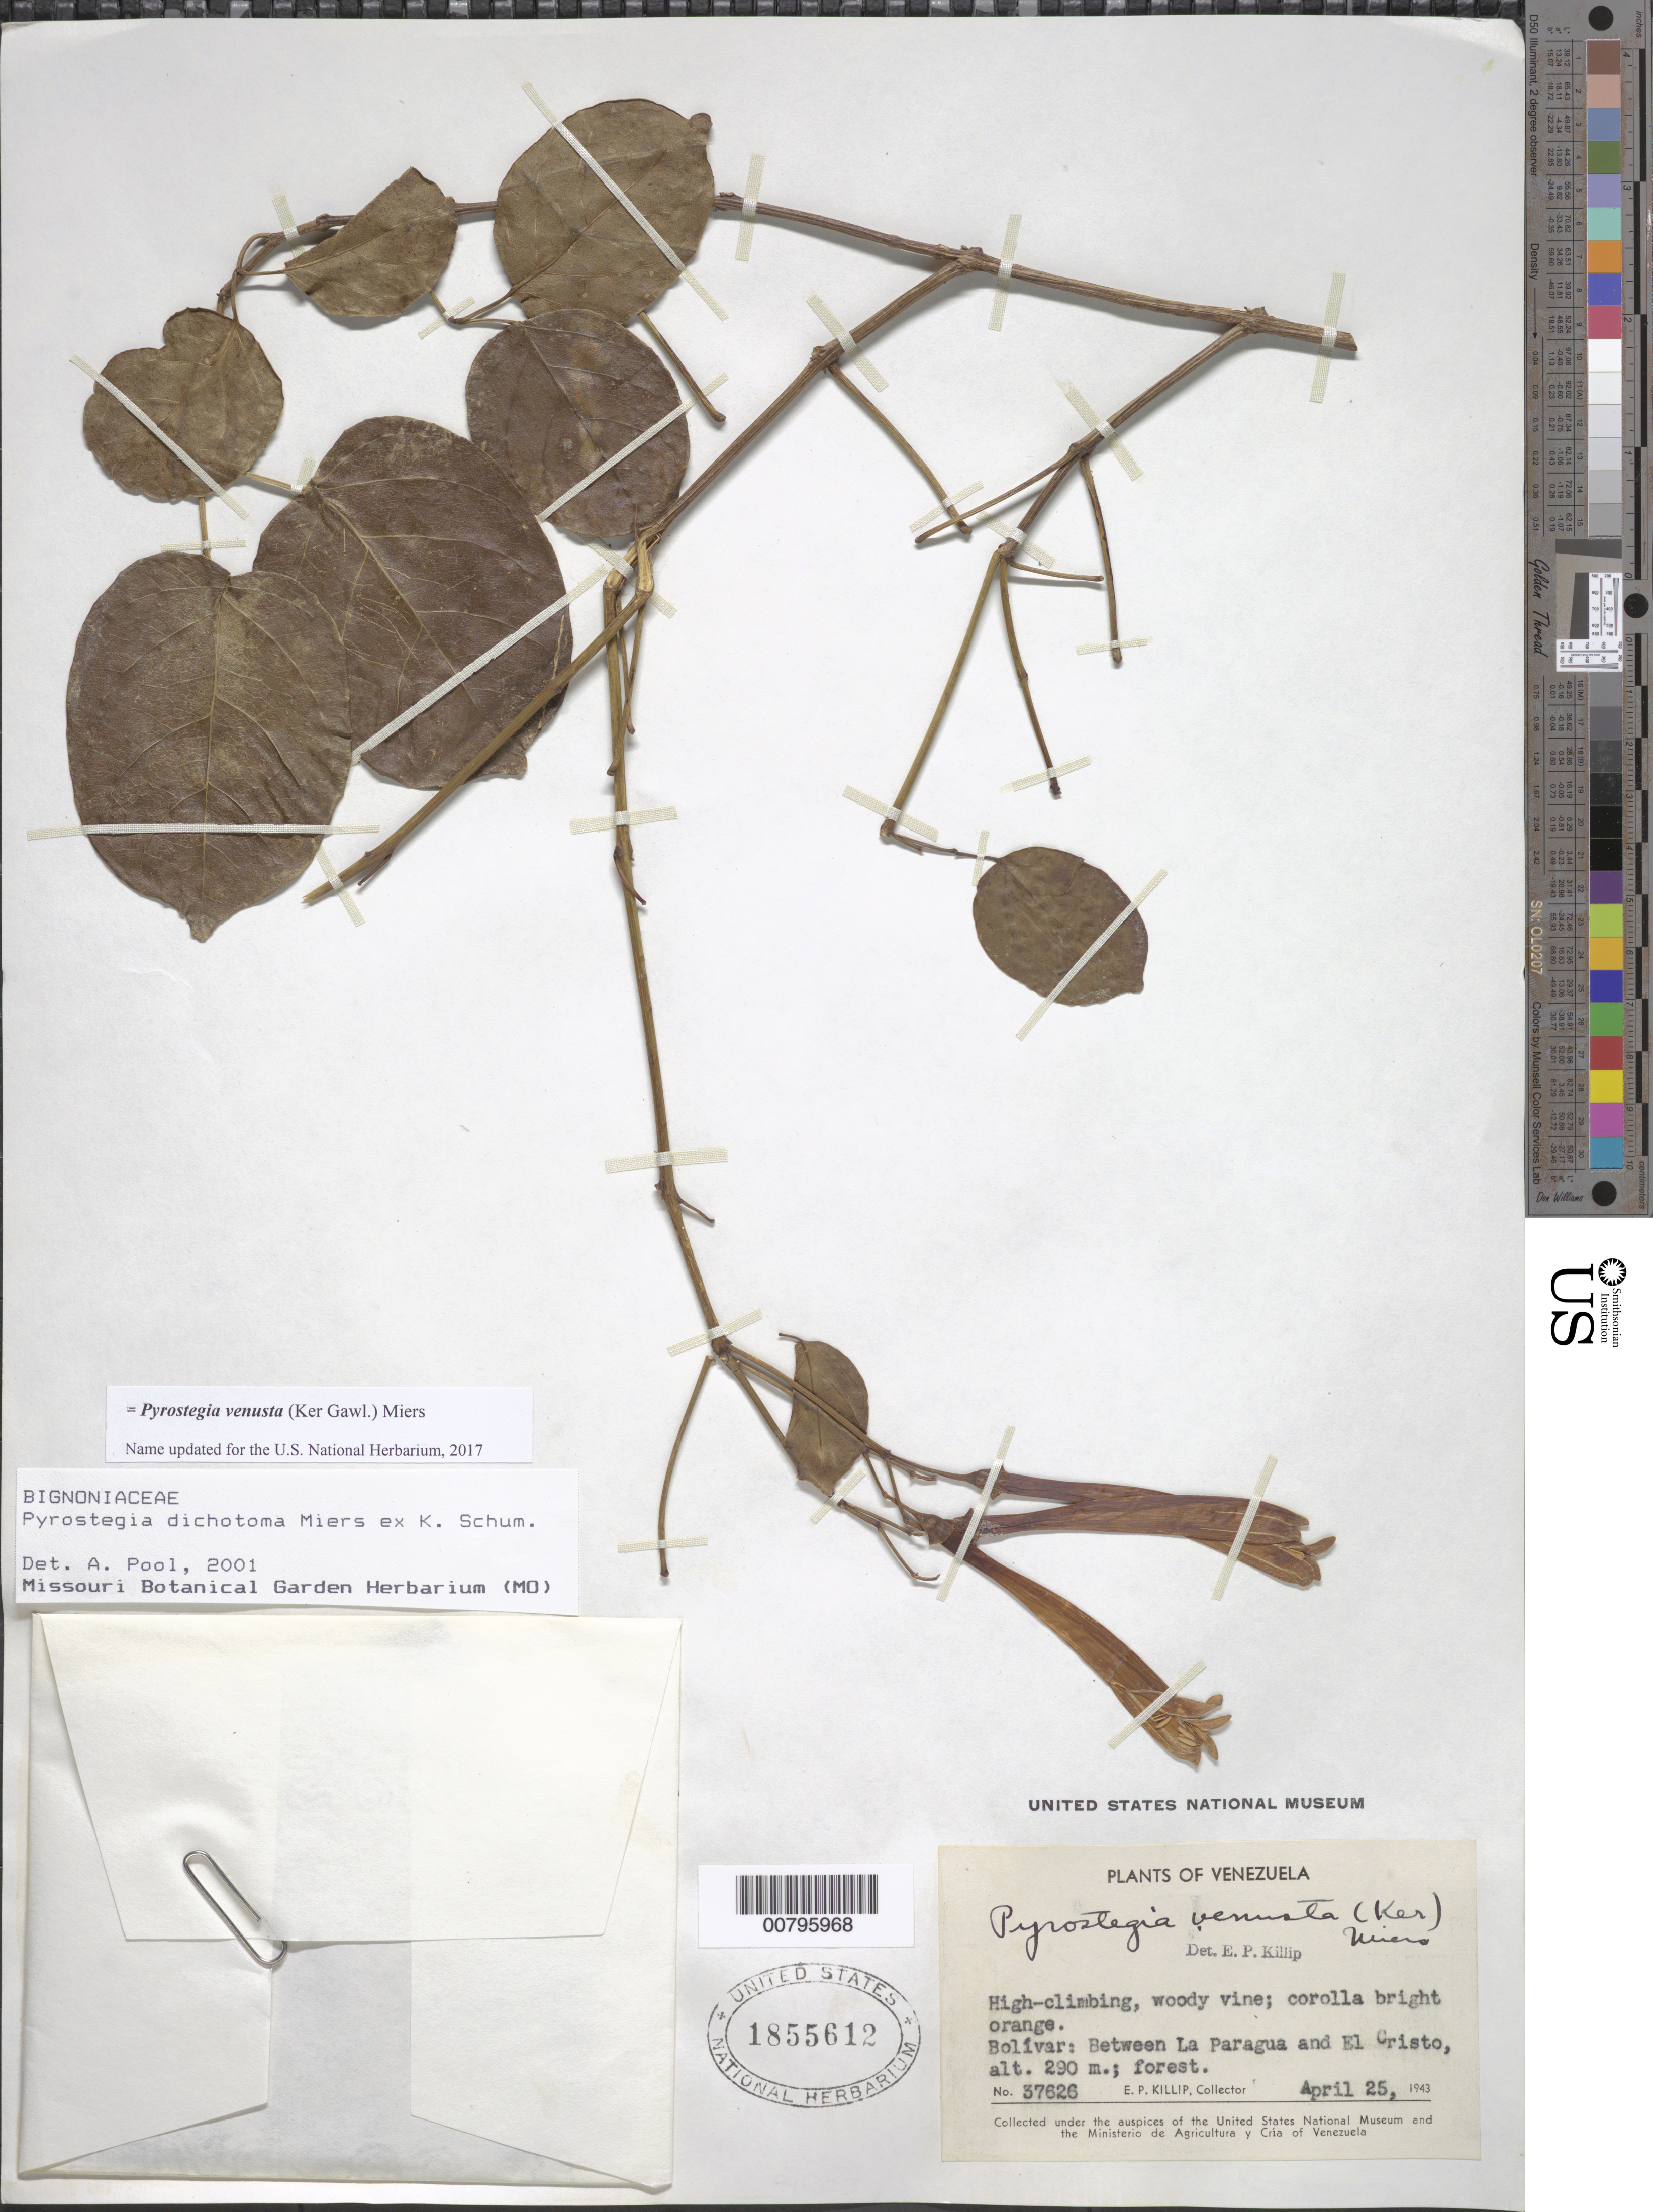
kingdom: Plantae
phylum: Tracheophyta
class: Magnoliopsida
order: Lamiales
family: Bignoniaceae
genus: Pyrostegia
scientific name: Pyrostegia venusta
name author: (Ker Gawl.) Miers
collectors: E. P. Killip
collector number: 37626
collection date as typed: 25-Apr-43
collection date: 1943-04-25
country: Venezuela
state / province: Bolívar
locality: La Paragua to El Cristo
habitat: Forest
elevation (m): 290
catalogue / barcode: US 1855612